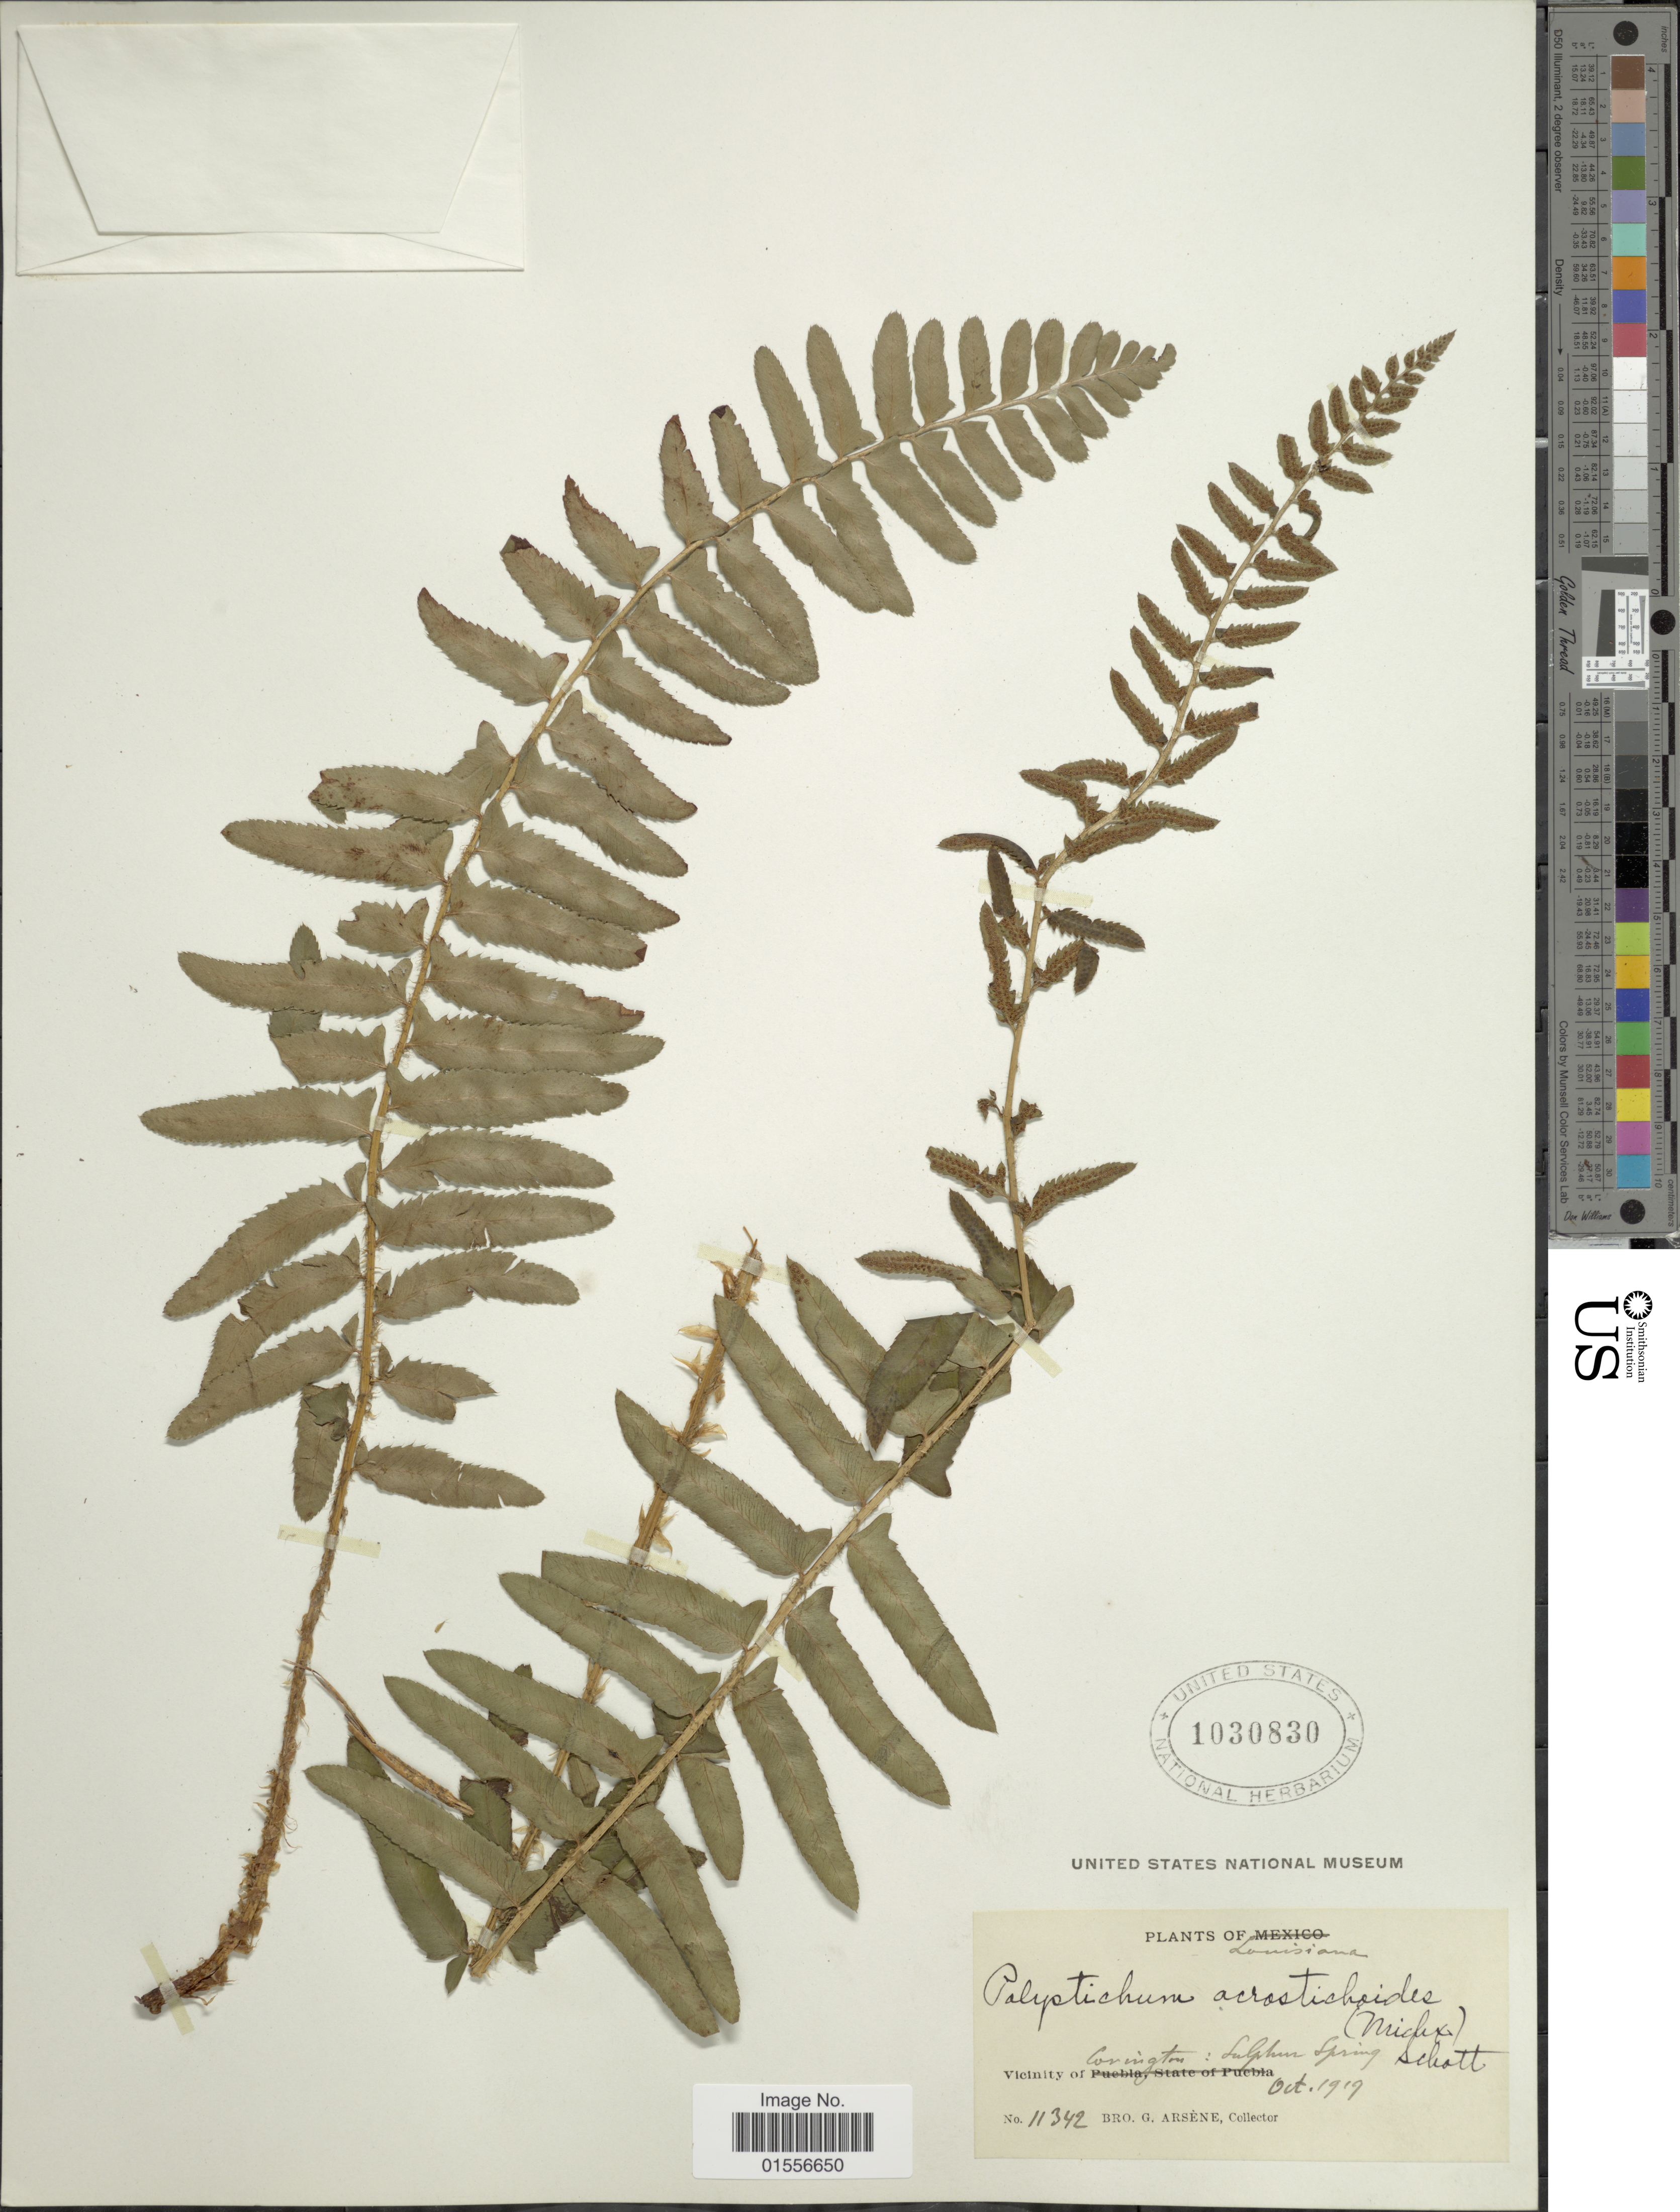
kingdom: Plantae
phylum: Tracheophyta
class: Polypodiopsida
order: Polypodiales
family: Dryopteridaceae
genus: Polystichum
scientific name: Polystichum acrostichoides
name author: (Michx.) Schott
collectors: Bro. G. Arsène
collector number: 11342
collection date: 1919-10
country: United States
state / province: Louisiana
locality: Vicinity of Corington: Sulphur Spring.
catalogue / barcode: US 1030830